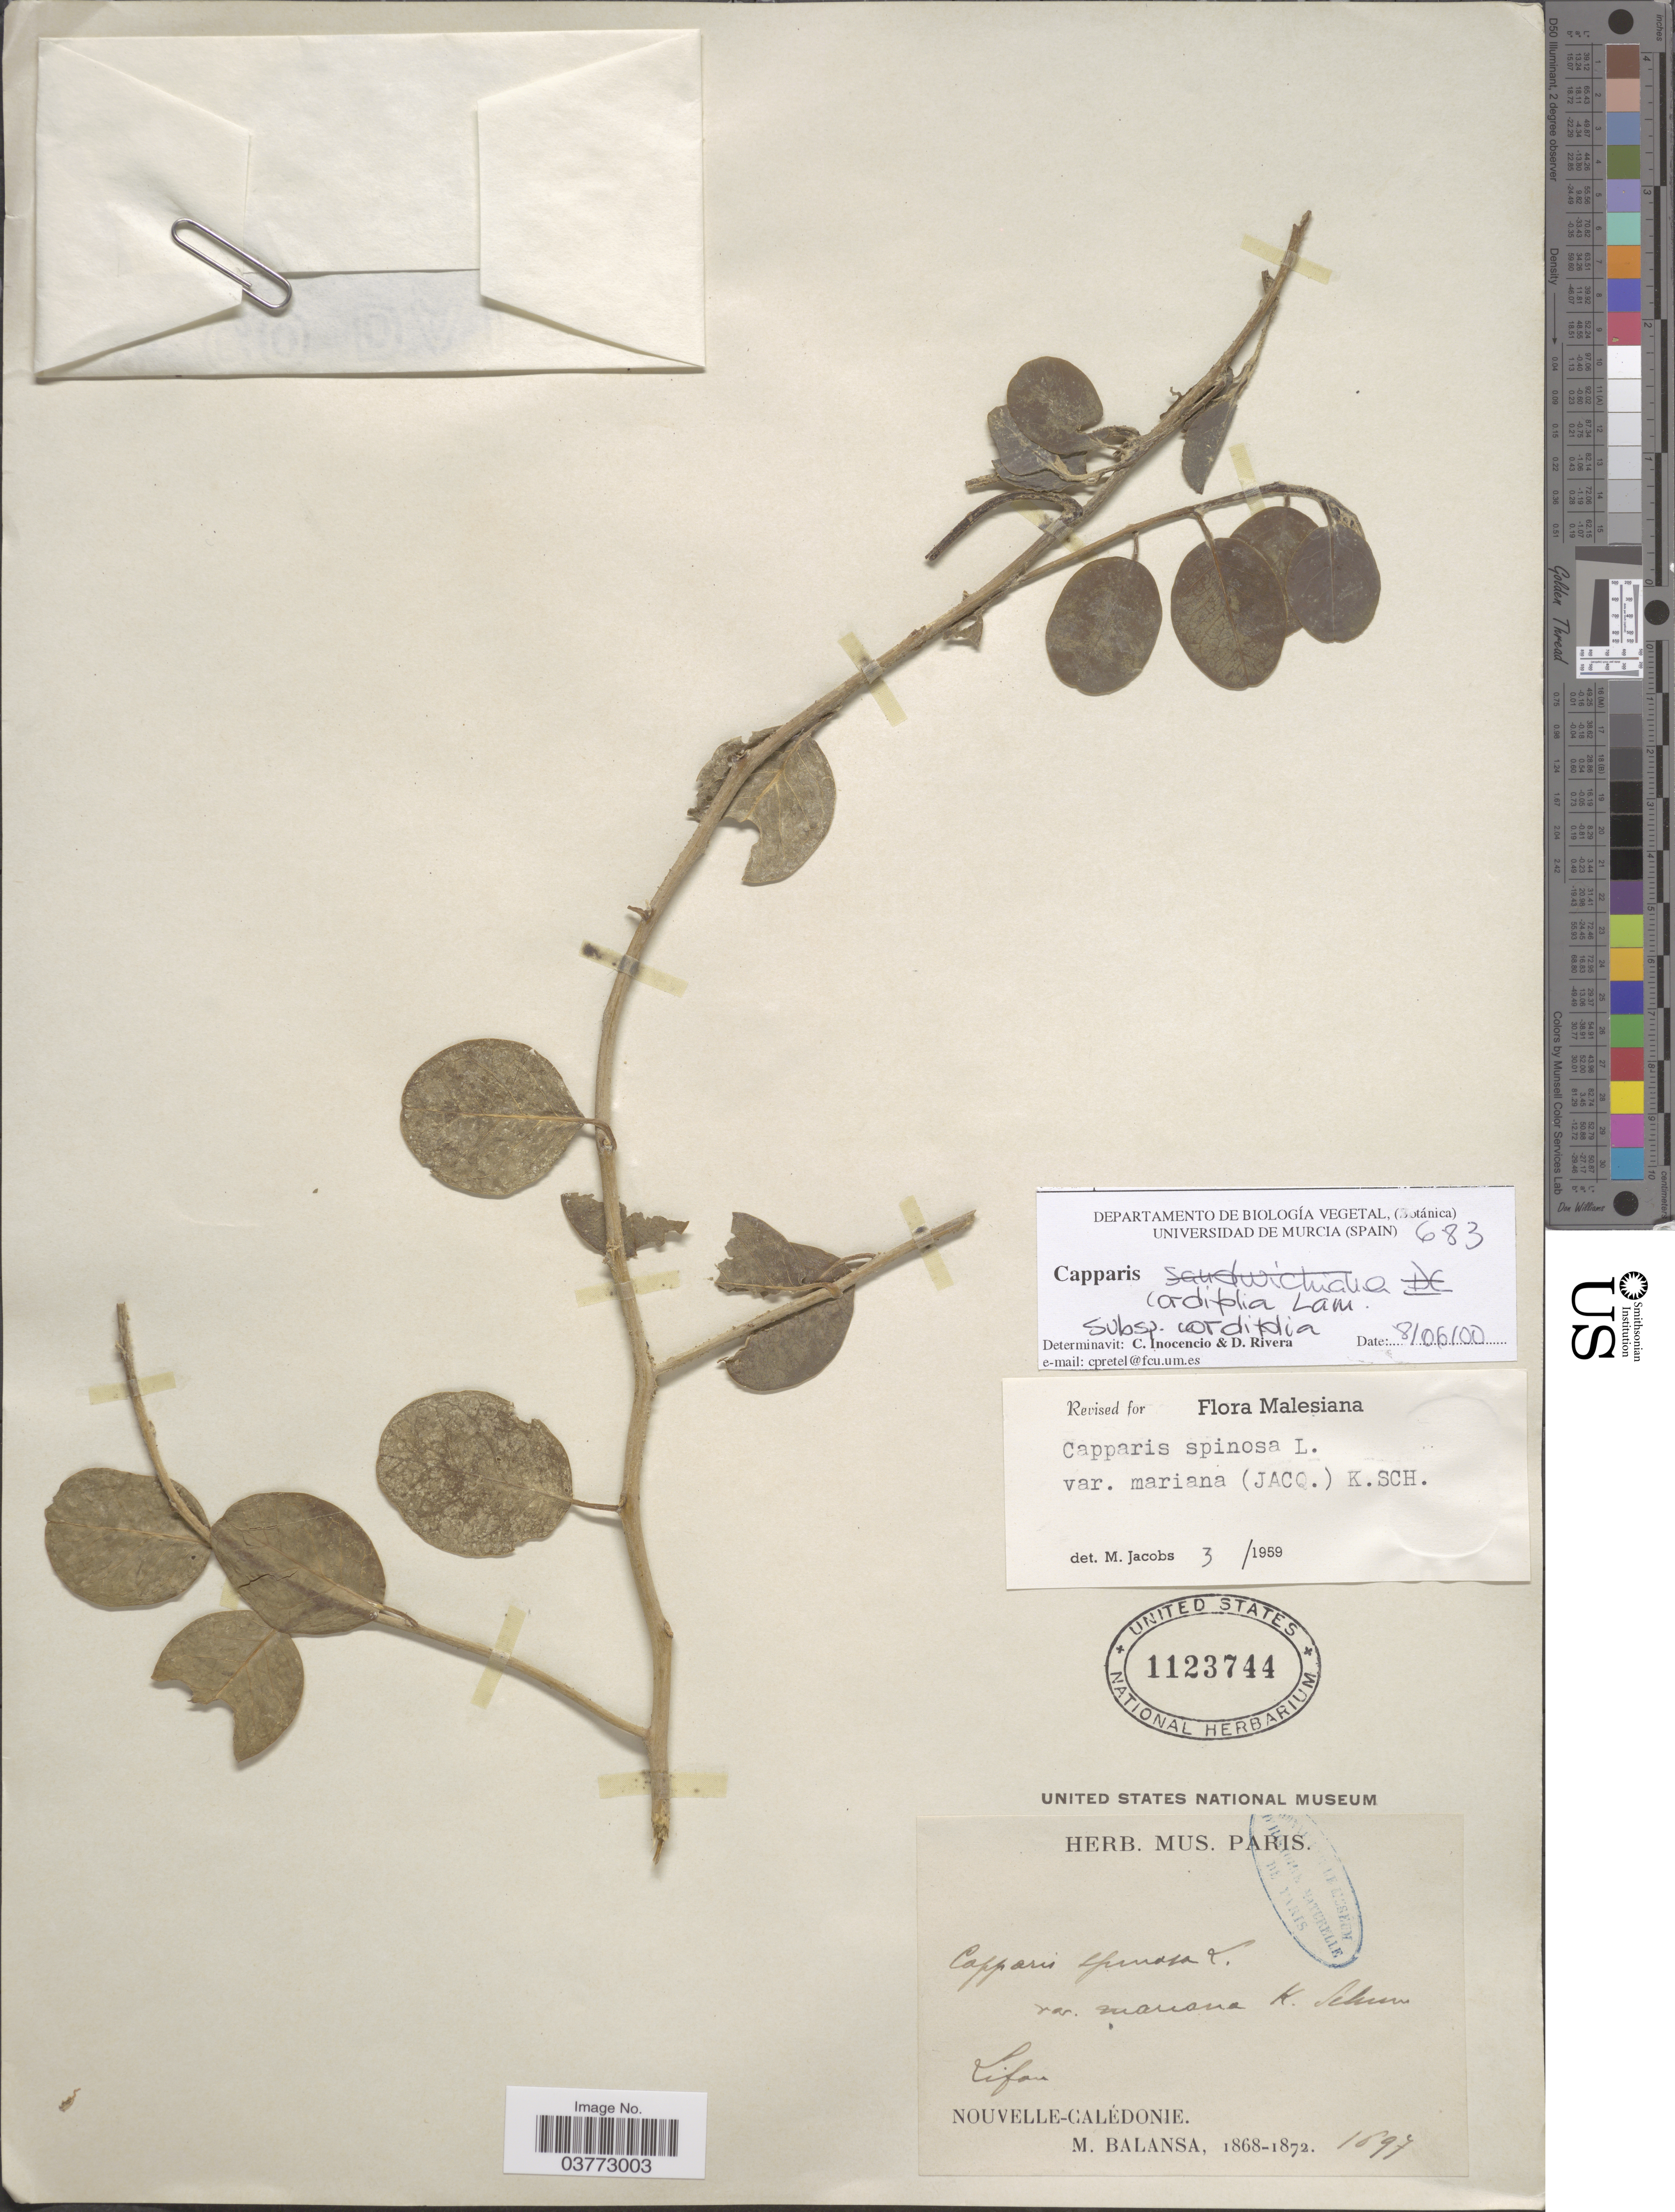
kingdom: Plantae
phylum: Tracheophyta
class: Magnoliopsida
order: Brassicales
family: Capparaceae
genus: Capparis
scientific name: Capparis spinosa subsp. cordifolia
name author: (Lam.) Fici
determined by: Wagner, W. L., (BOT), Smithsonian Institution - National Museum of Natural History (UNITED STATES)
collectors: B. Balansa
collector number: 1697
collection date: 1868/1872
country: New Caledonia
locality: Lifou.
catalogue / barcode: US 1123744